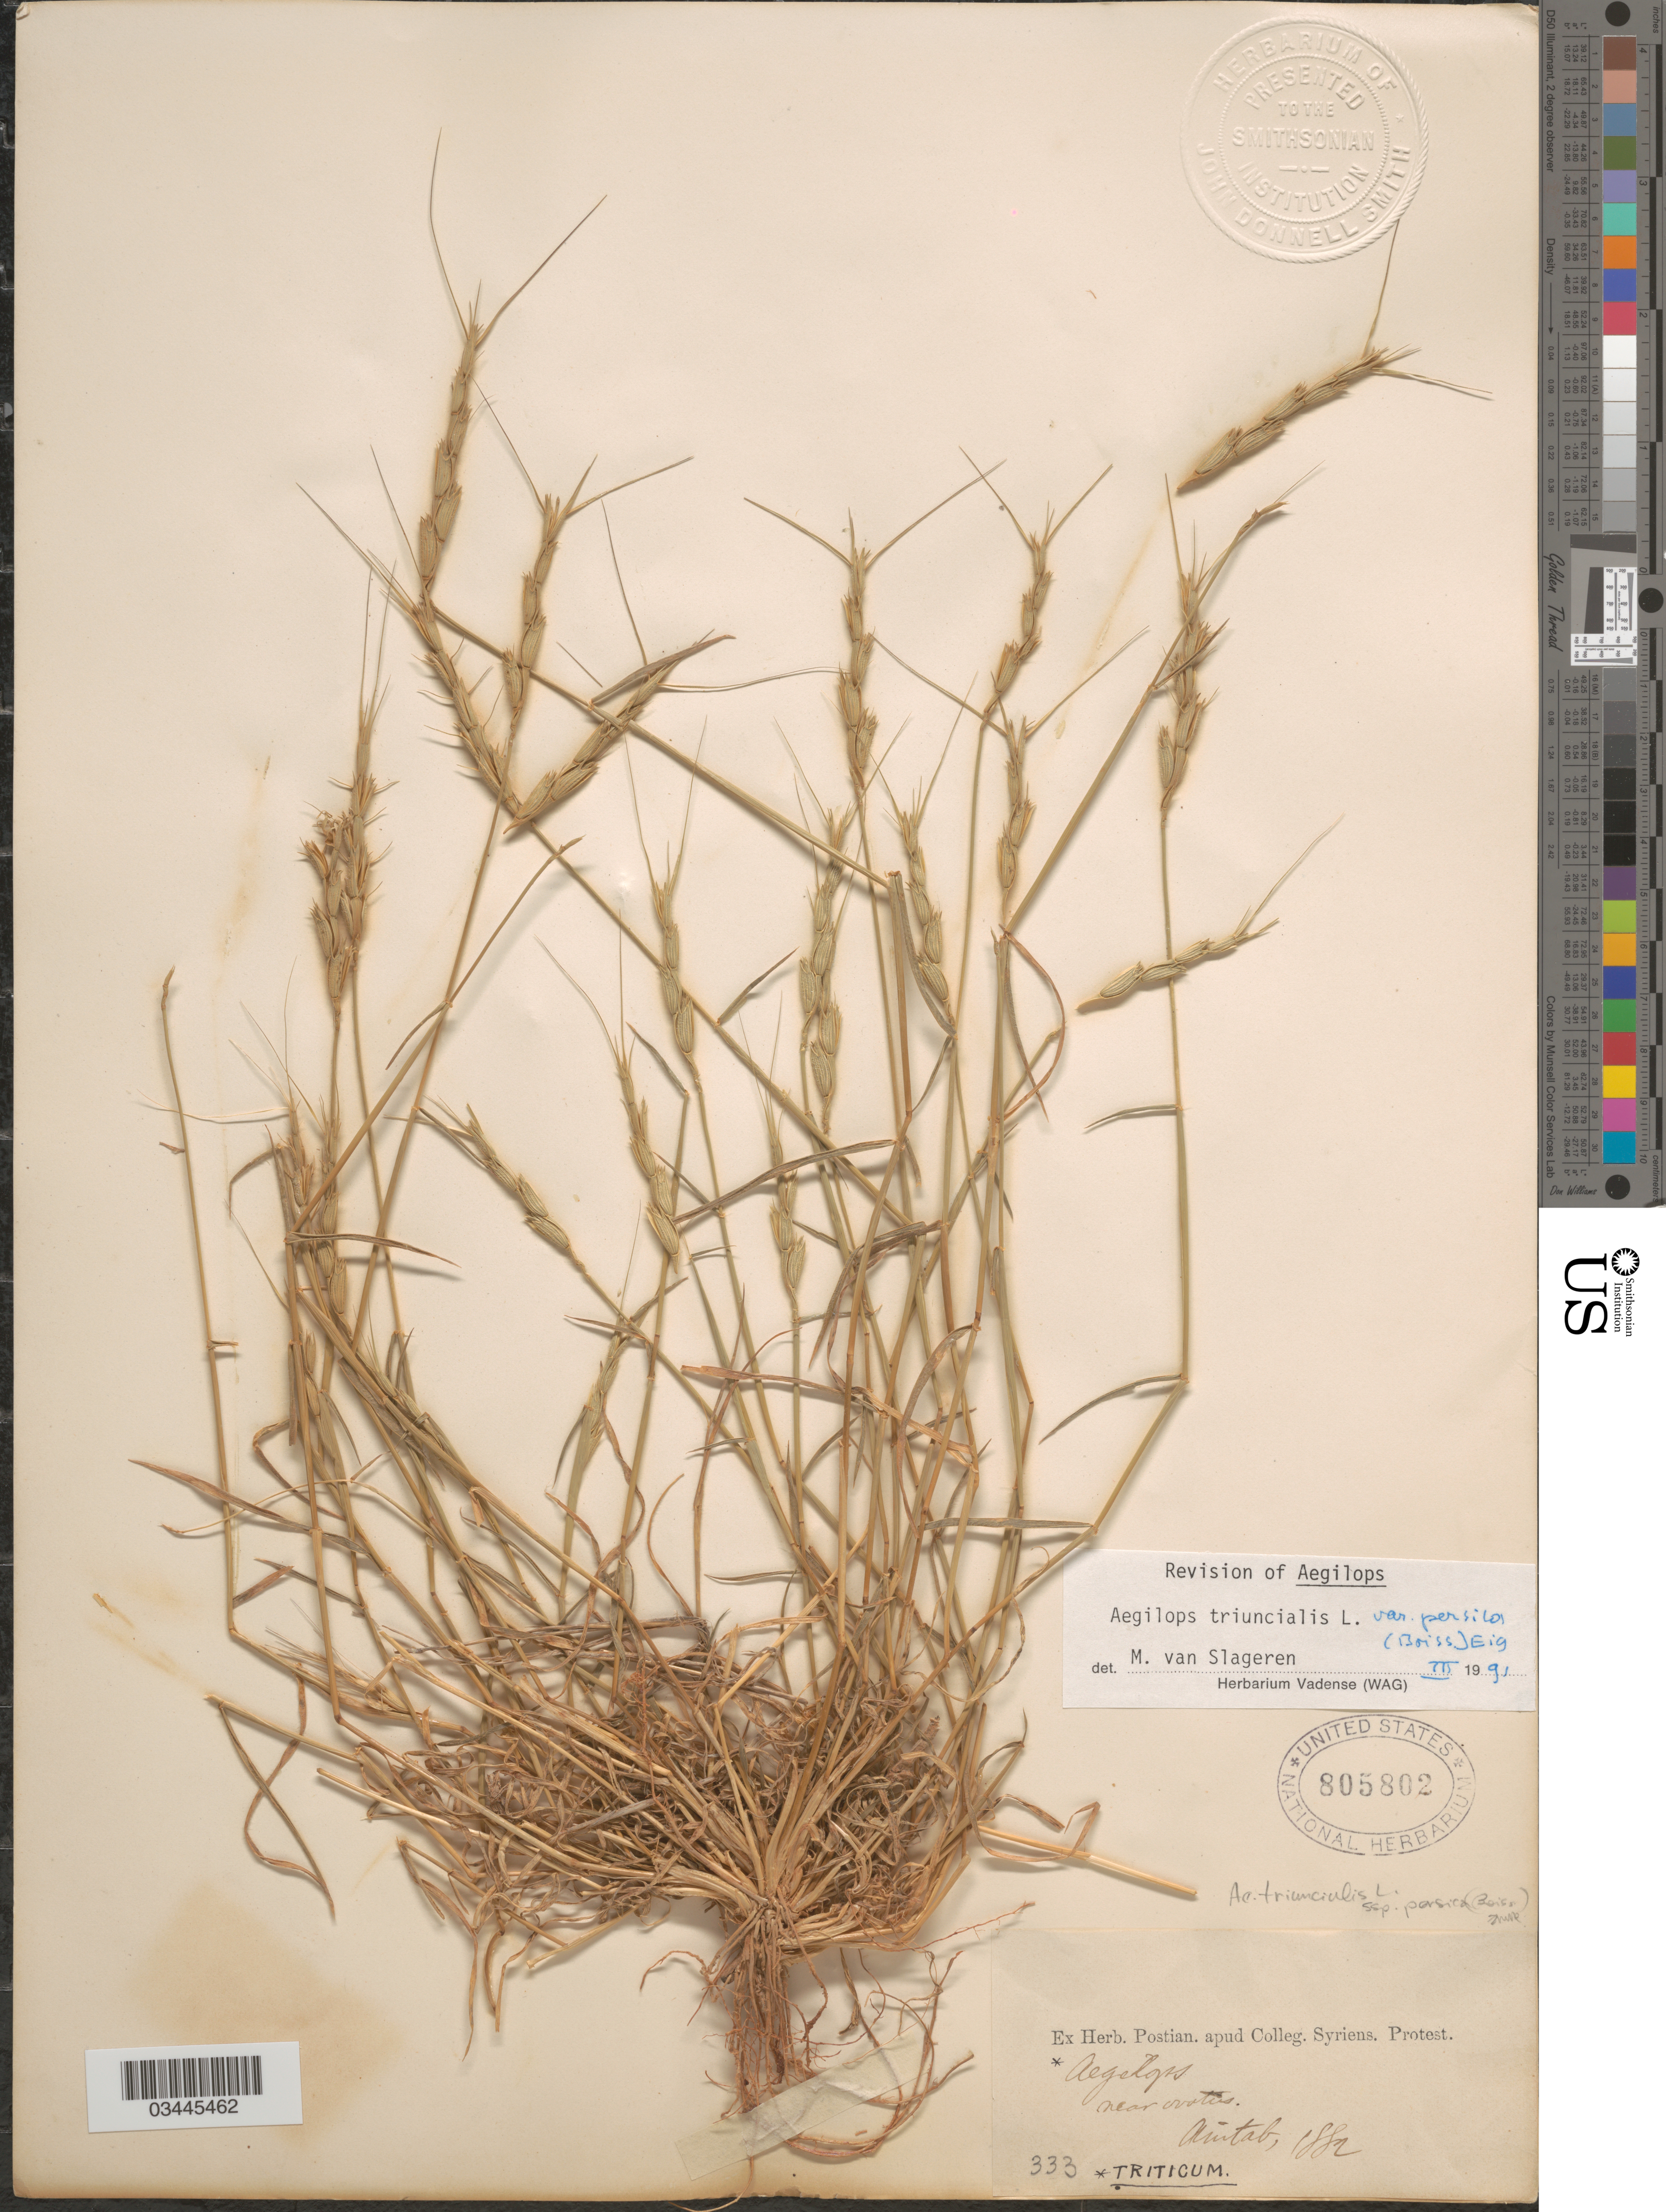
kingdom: Plantae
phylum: Tracheophyta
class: Liliopsida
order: Poales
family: Poaceae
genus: Aegilops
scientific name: Aegilops triuncialis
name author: L.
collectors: ex herb. Postian. apud Colleg. Syriens. Protest. USE "Fannie P. A. Shepard" (10308853) AS PRIMARY COLLECTOR INSTEAD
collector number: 333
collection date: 1882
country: Turkey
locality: Near ovatis. Aintab.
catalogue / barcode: US 805802